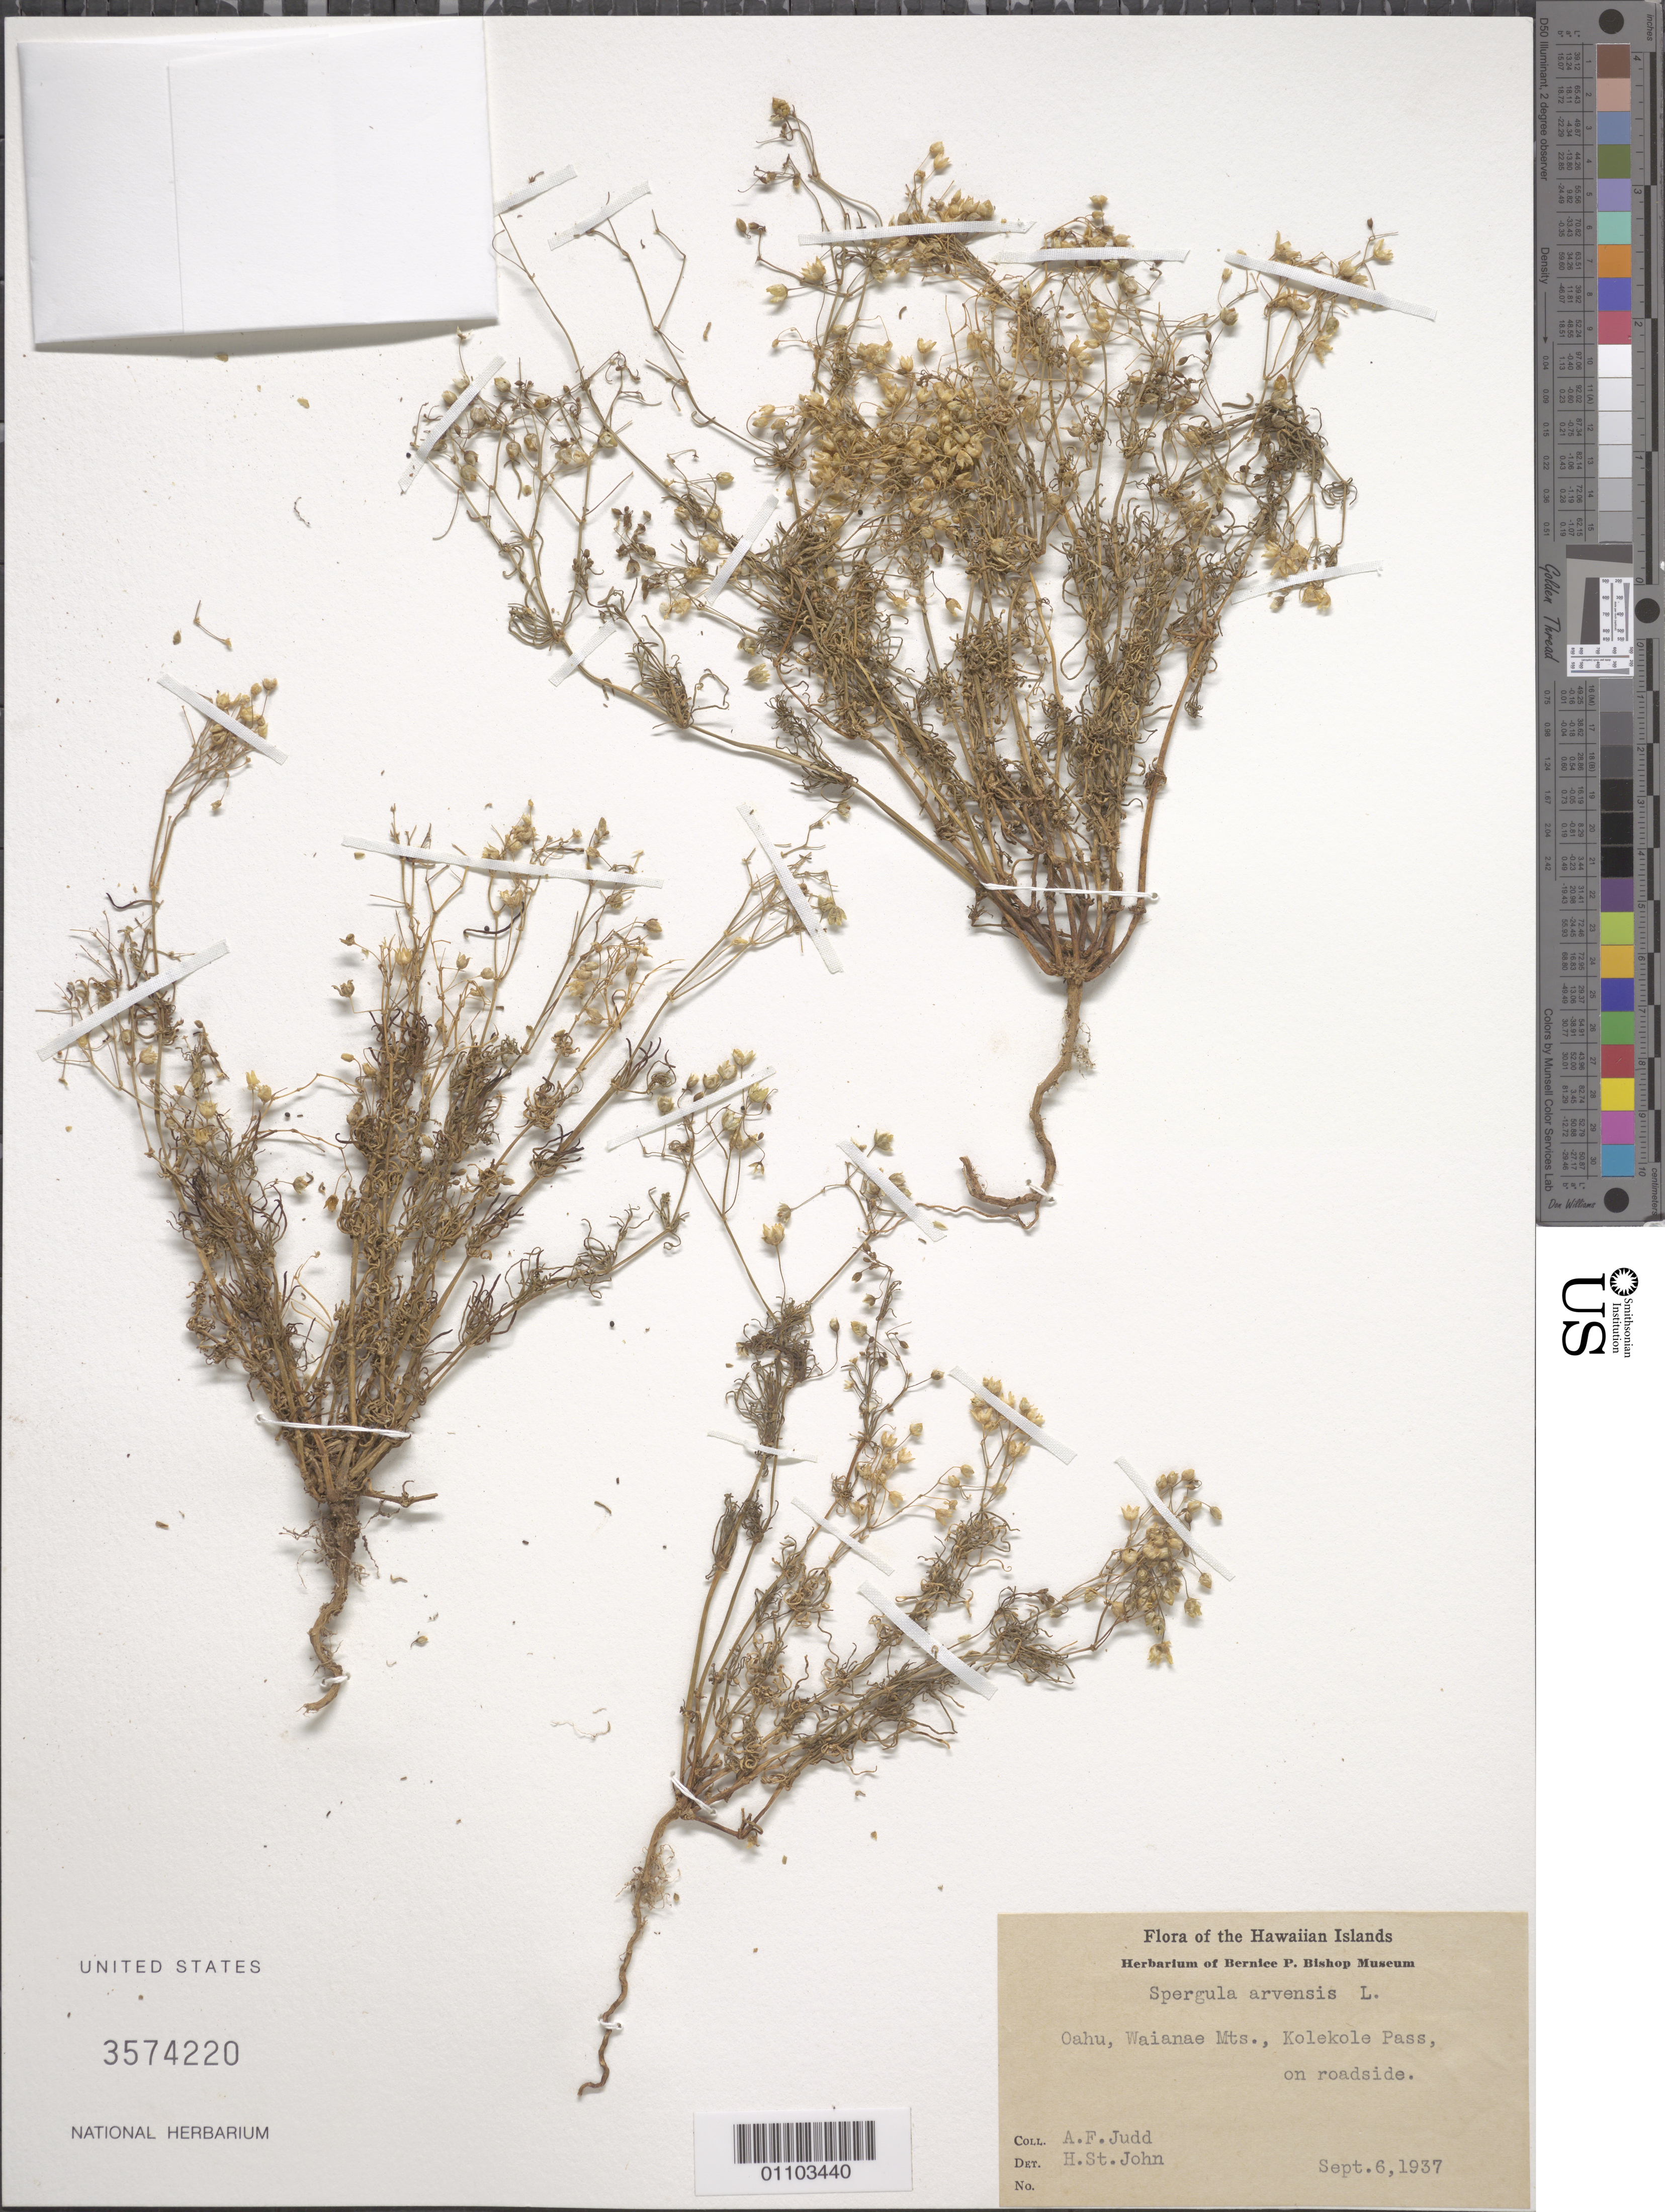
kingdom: Plantae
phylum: Tracheophyta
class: Magnoliopsida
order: Caryophyllales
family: Caryophyllaceae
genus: Spergula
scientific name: Spergula arvensis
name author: L.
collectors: A. Judd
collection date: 1937-09-06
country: United States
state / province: Hawaii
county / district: Honolulu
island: Oahu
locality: Waianae Mts., Kolekole Pass on roadside.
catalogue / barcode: US 3574220